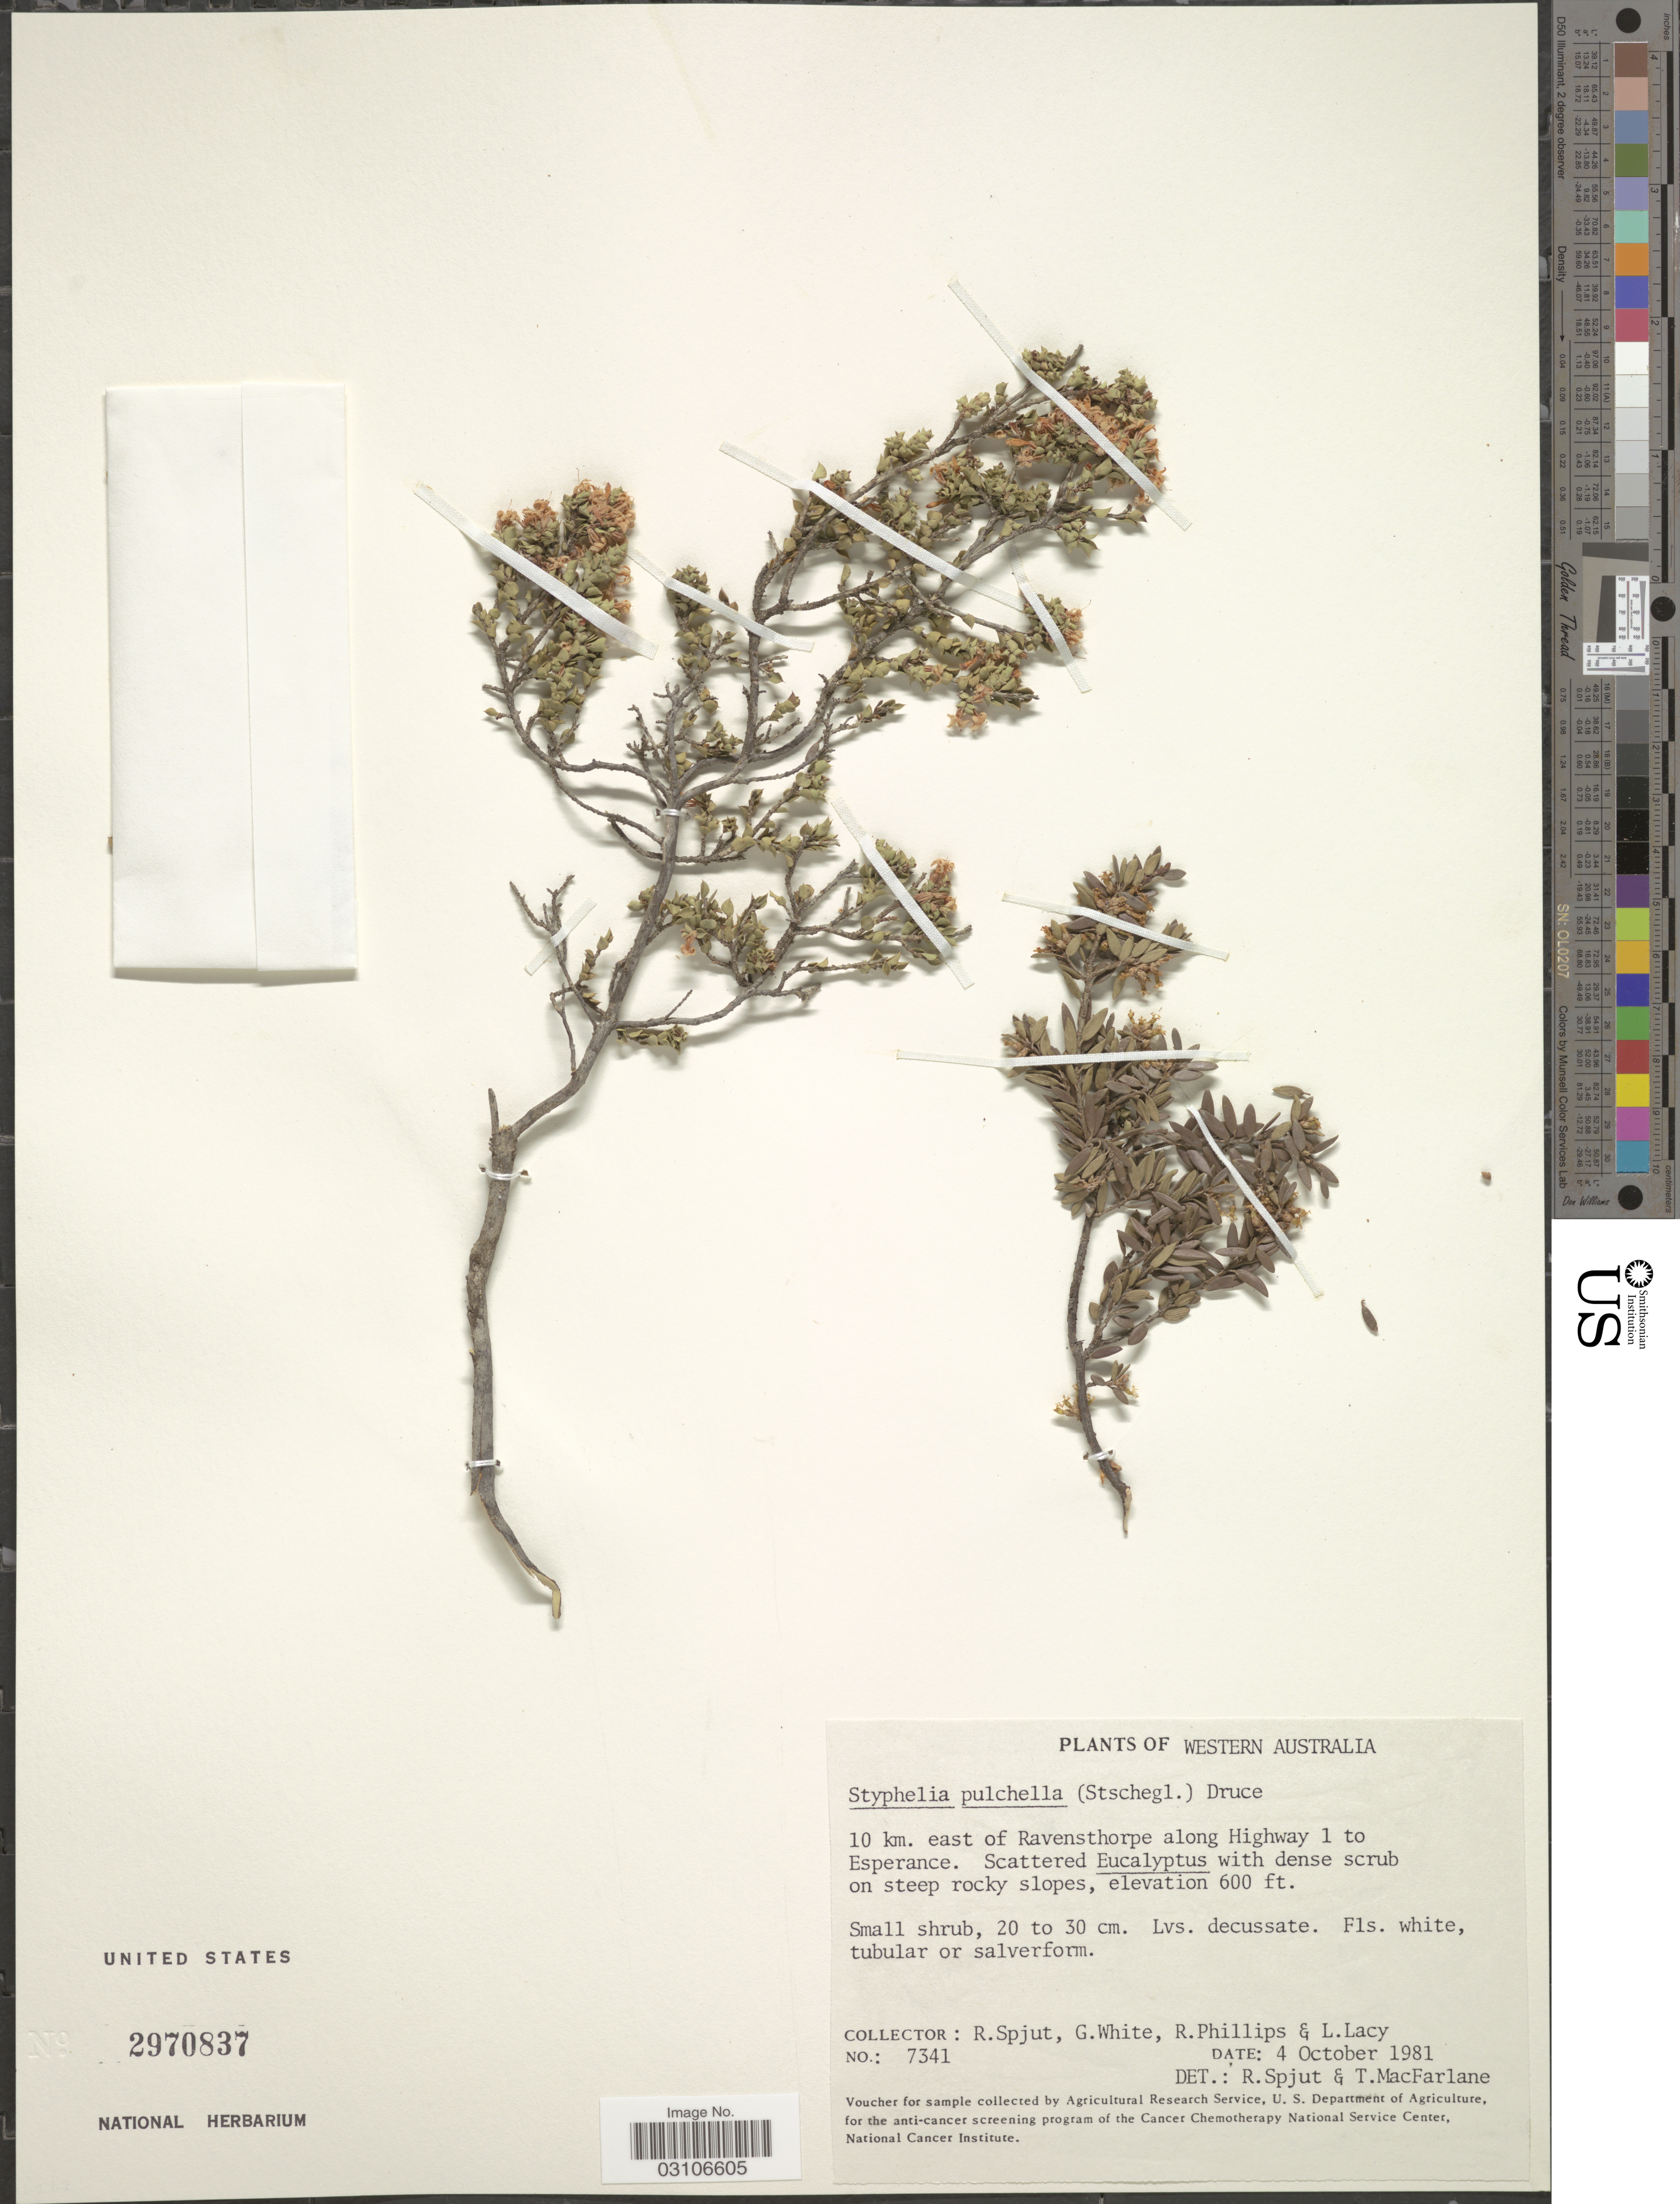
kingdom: Plantae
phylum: Tracheophyta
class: Magnoliopsida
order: Ericales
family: Ericaceae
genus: Styphelia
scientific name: Styphelia pulchella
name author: F. Muell.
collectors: R. Spjut, G. White, R. Phillips & L. Lacy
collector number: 7341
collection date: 1981-10-04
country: Australia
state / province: Western Australia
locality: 10 km. east of Ravensthorpe along Highway 1 to Esperance.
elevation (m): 183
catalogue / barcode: US 2970837